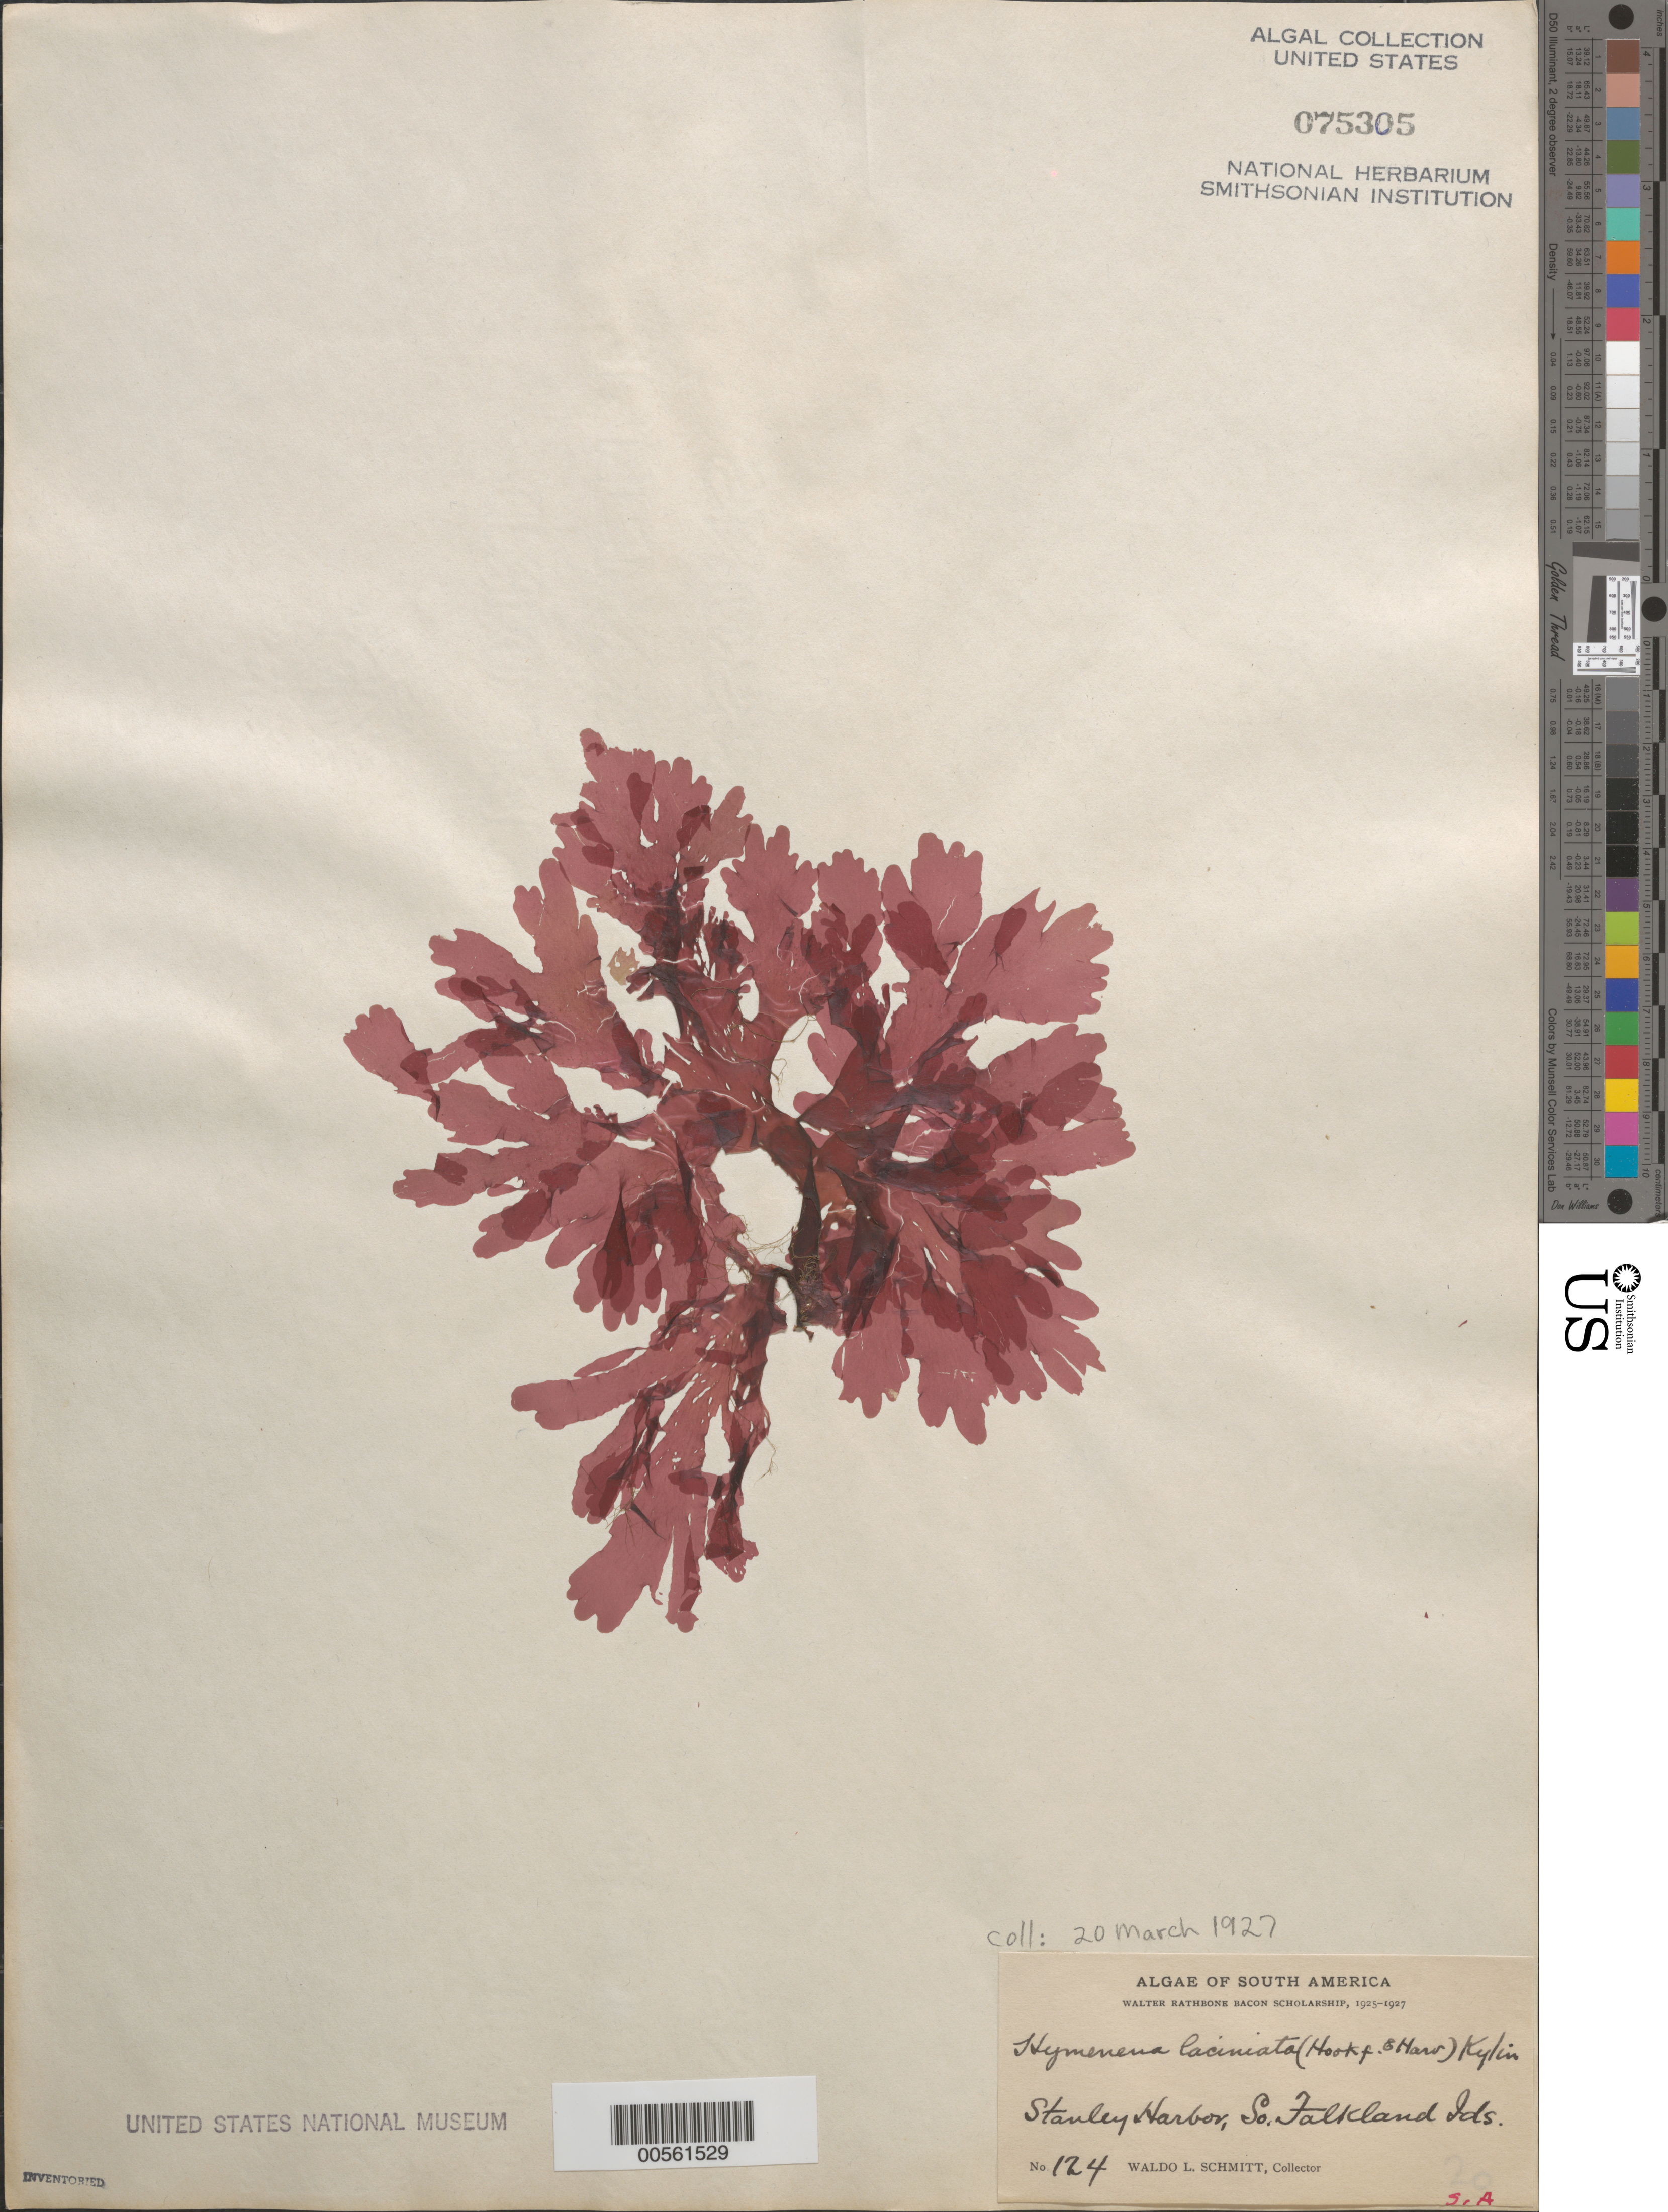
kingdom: Plantae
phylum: Rhodophyta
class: Florideophyceae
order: Ceramiales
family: Delesseriaceae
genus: Hymenena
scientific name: Hymenena laciniata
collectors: W. L. Schmitt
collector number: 124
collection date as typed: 20 Mar 1927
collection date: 1927-03-20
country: Falkland Islands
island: East Falkland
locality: Stanley Harbor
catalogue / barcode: US 75305